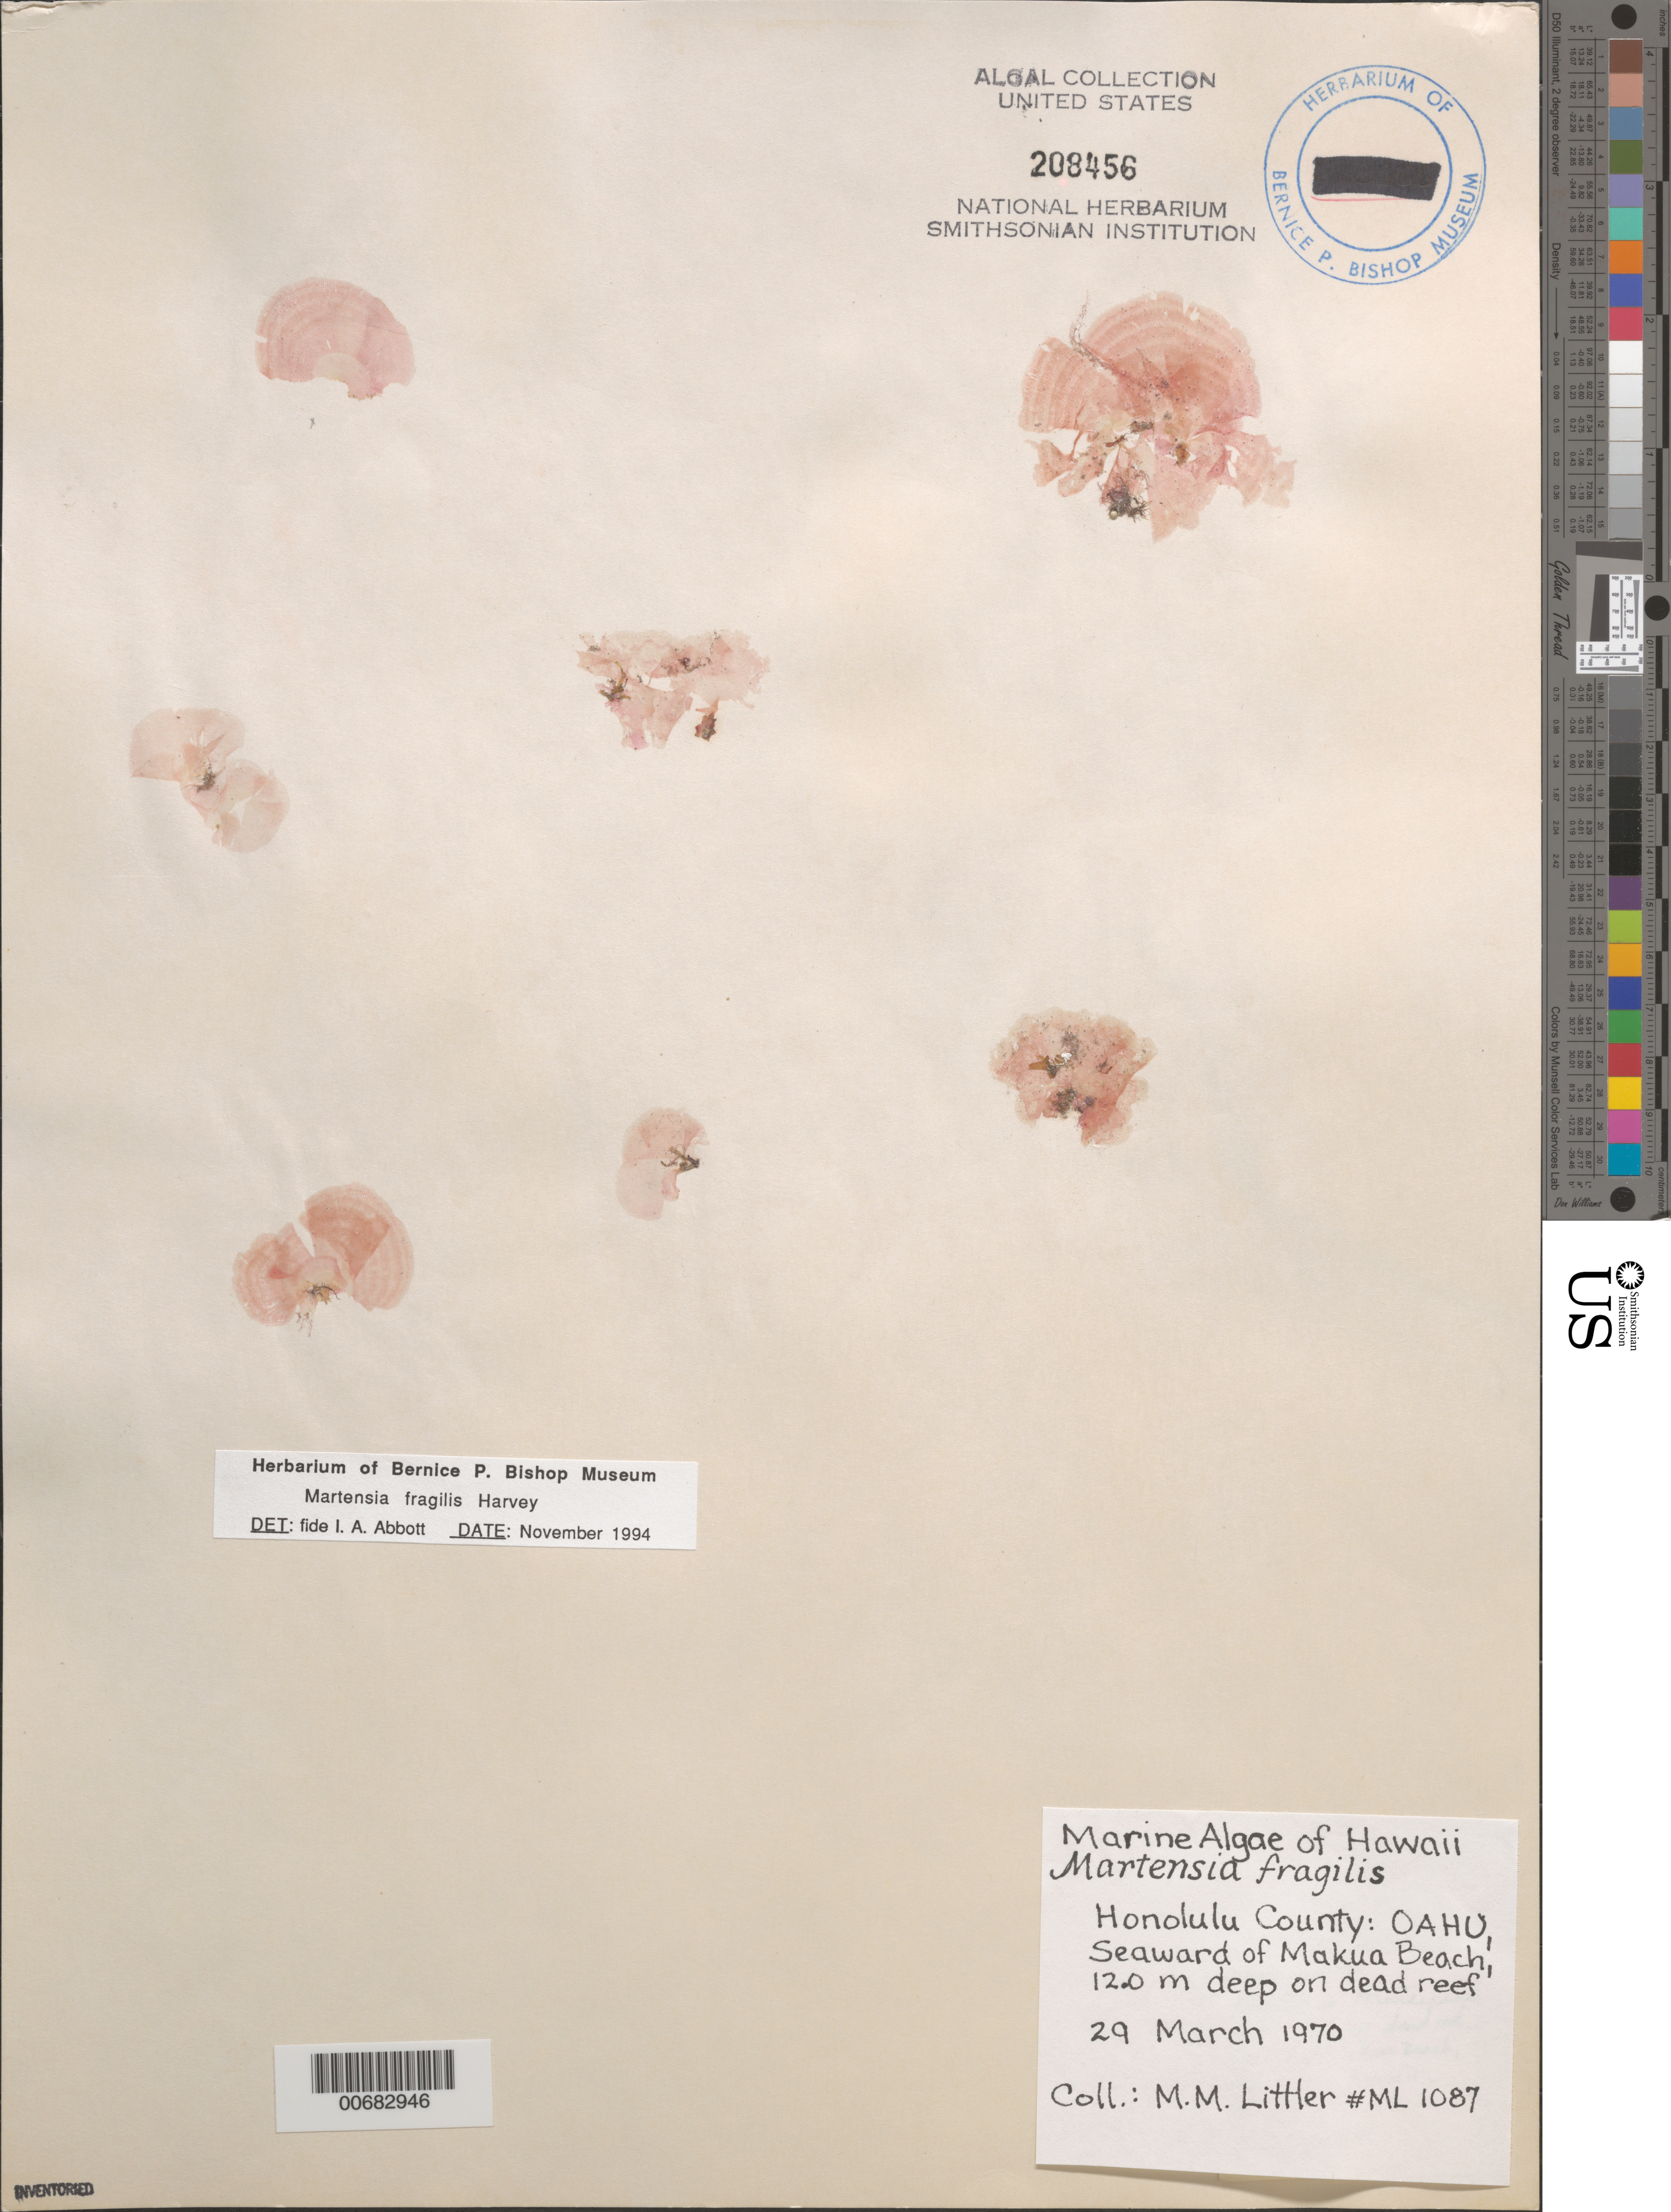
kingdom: Plantae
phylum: Rhodophyta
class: Florideophyceae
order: Ceramiales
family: Delesseriaceae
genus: Martensia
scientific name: Martensia fragilis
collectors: M. M. Littler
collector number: ML 1087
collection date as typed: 29 Mar 1970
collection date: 1970-03-29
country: United States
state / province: Hawaii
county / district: Honolulu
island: Oahu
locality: Seaward of Makua Beach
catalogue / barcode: US 208456